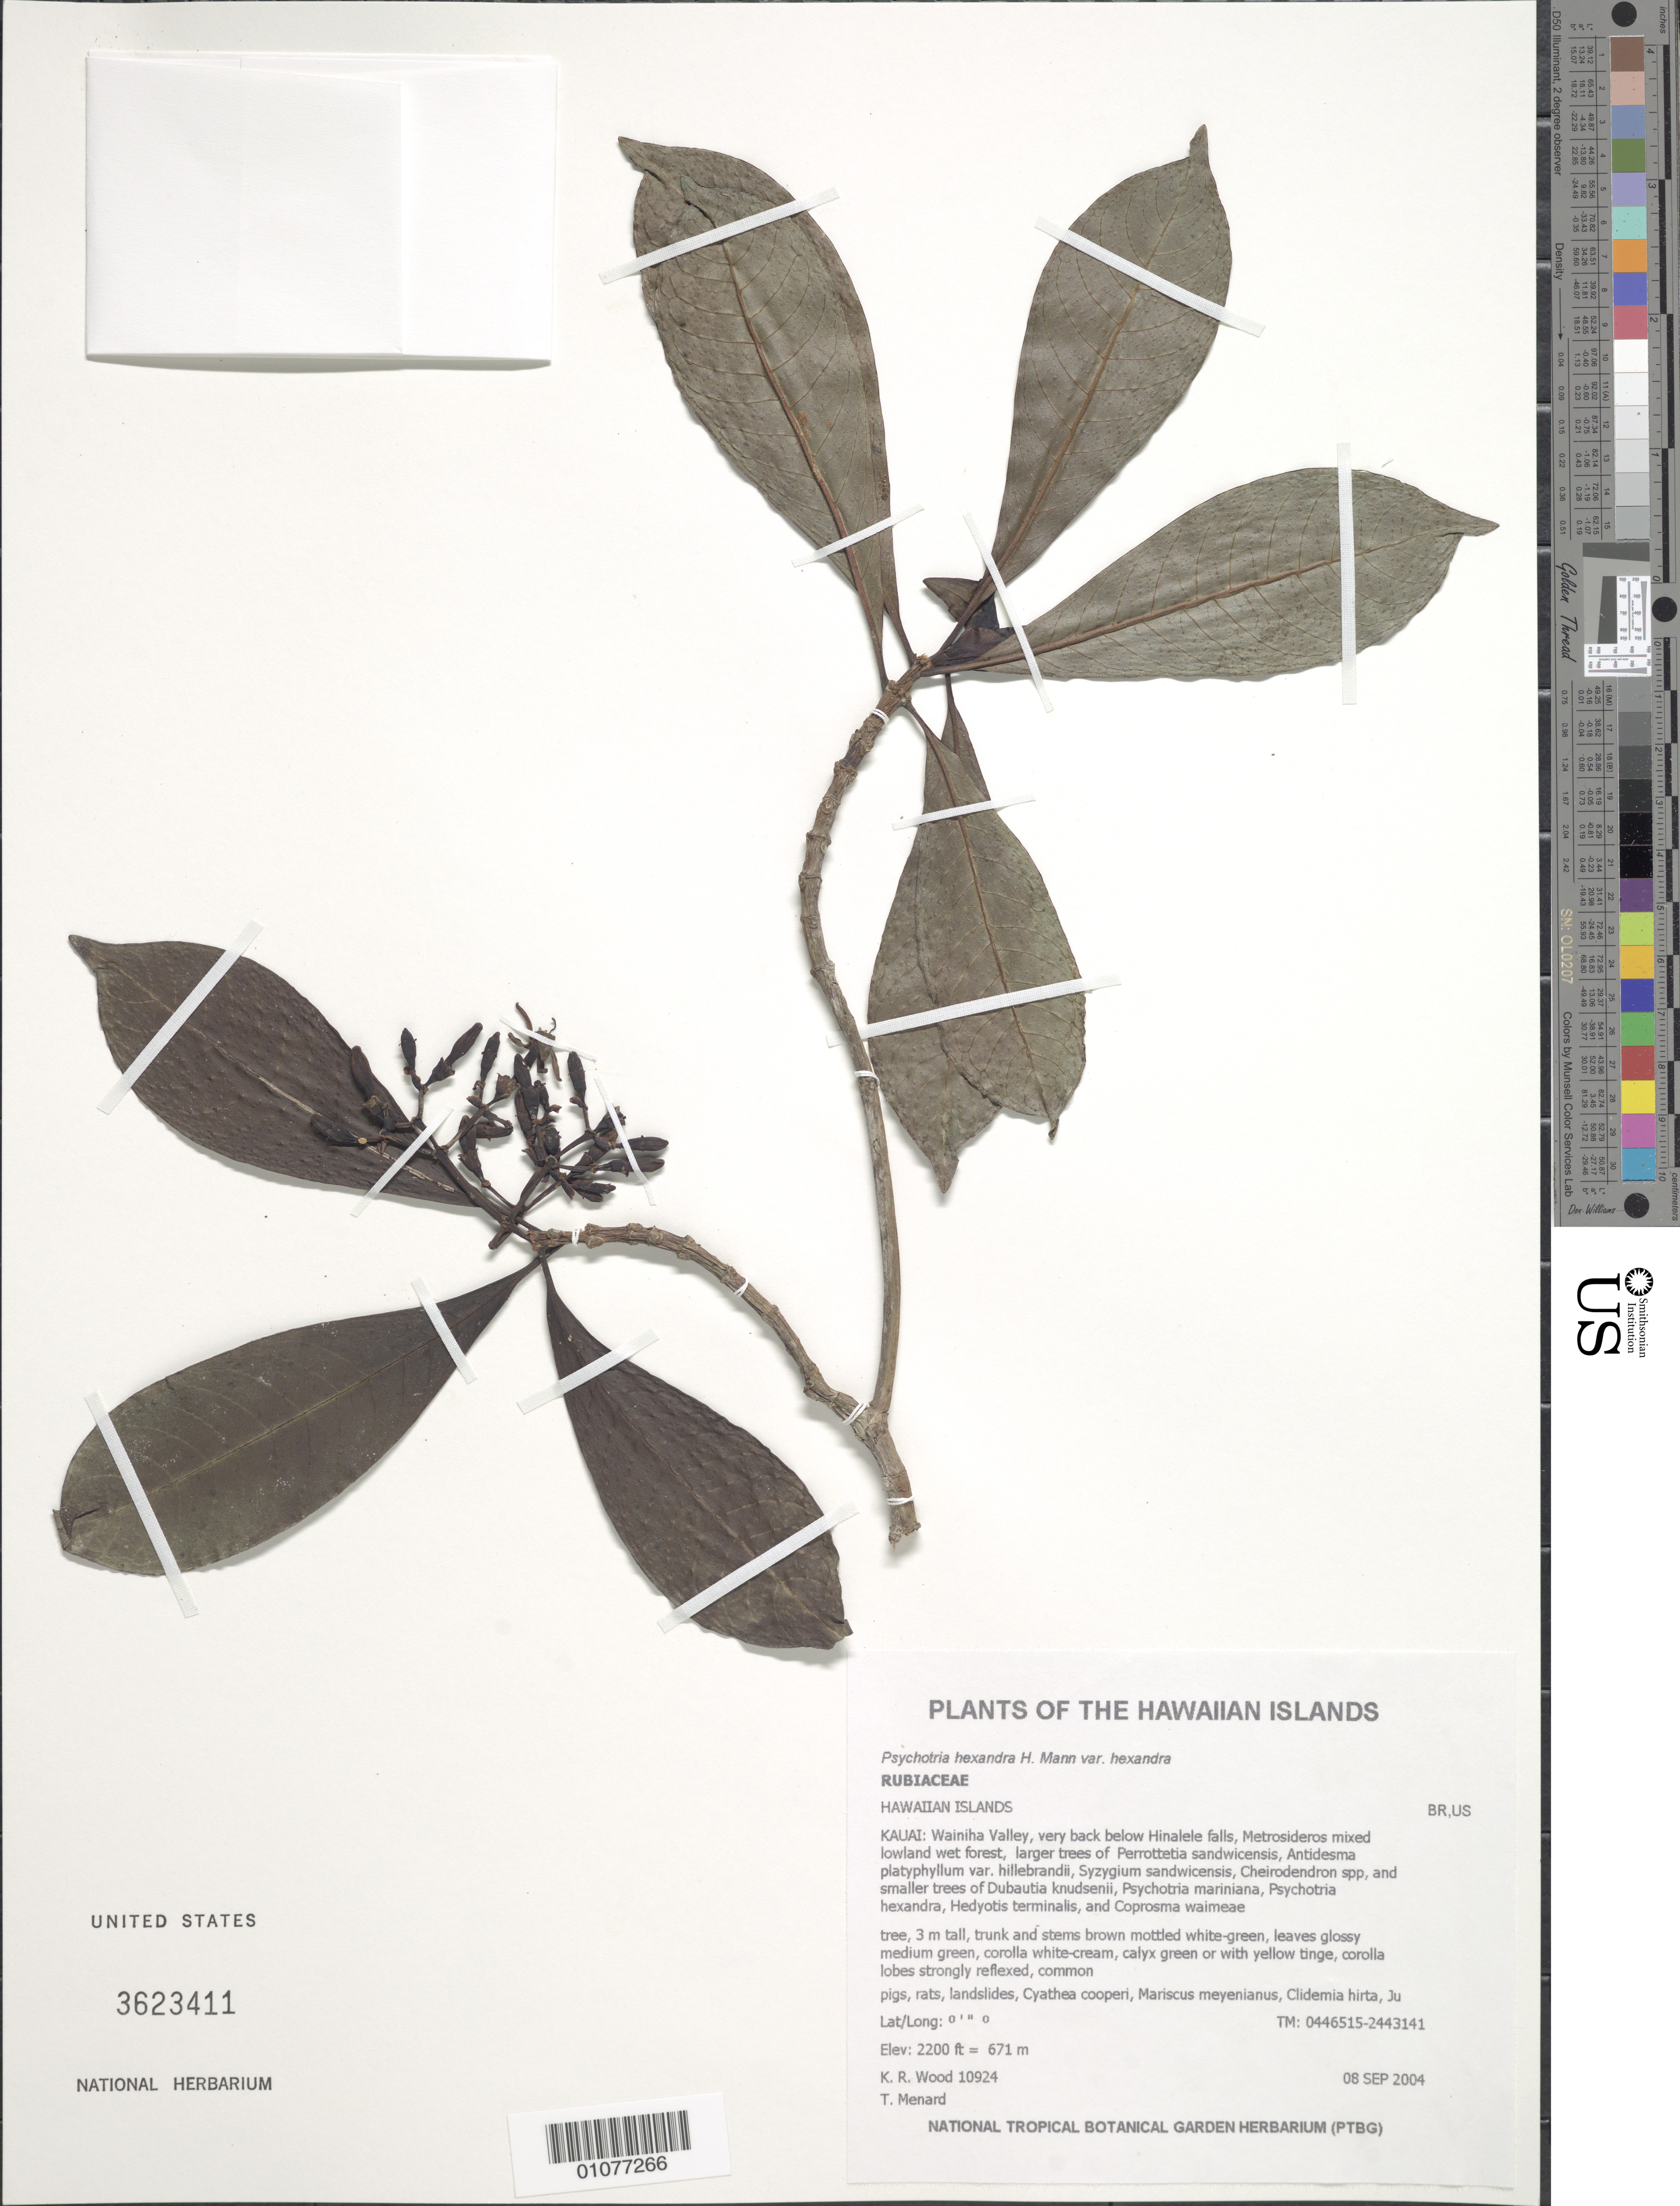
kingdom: Plantae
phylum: Tracheophyta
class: Magnoliopsida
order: Gentianales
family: Rubiaceae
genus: Psychotria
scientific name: Psychotria hexandra var. hexandra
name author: H. Mann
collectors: K. R. Wood & T. Menard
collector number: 10924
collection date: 2004-09-08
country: United States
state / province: Hawaii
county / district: Kauai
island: Kaua'i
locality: Wainiha Valley, very back below Hinalele falls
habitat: mixed lowland wet forest; pigs, rats, landslides, Cyanthea cooperi, Mariscus meyenianus, Clidemia hirta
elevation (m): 671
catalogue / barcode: US 3623411